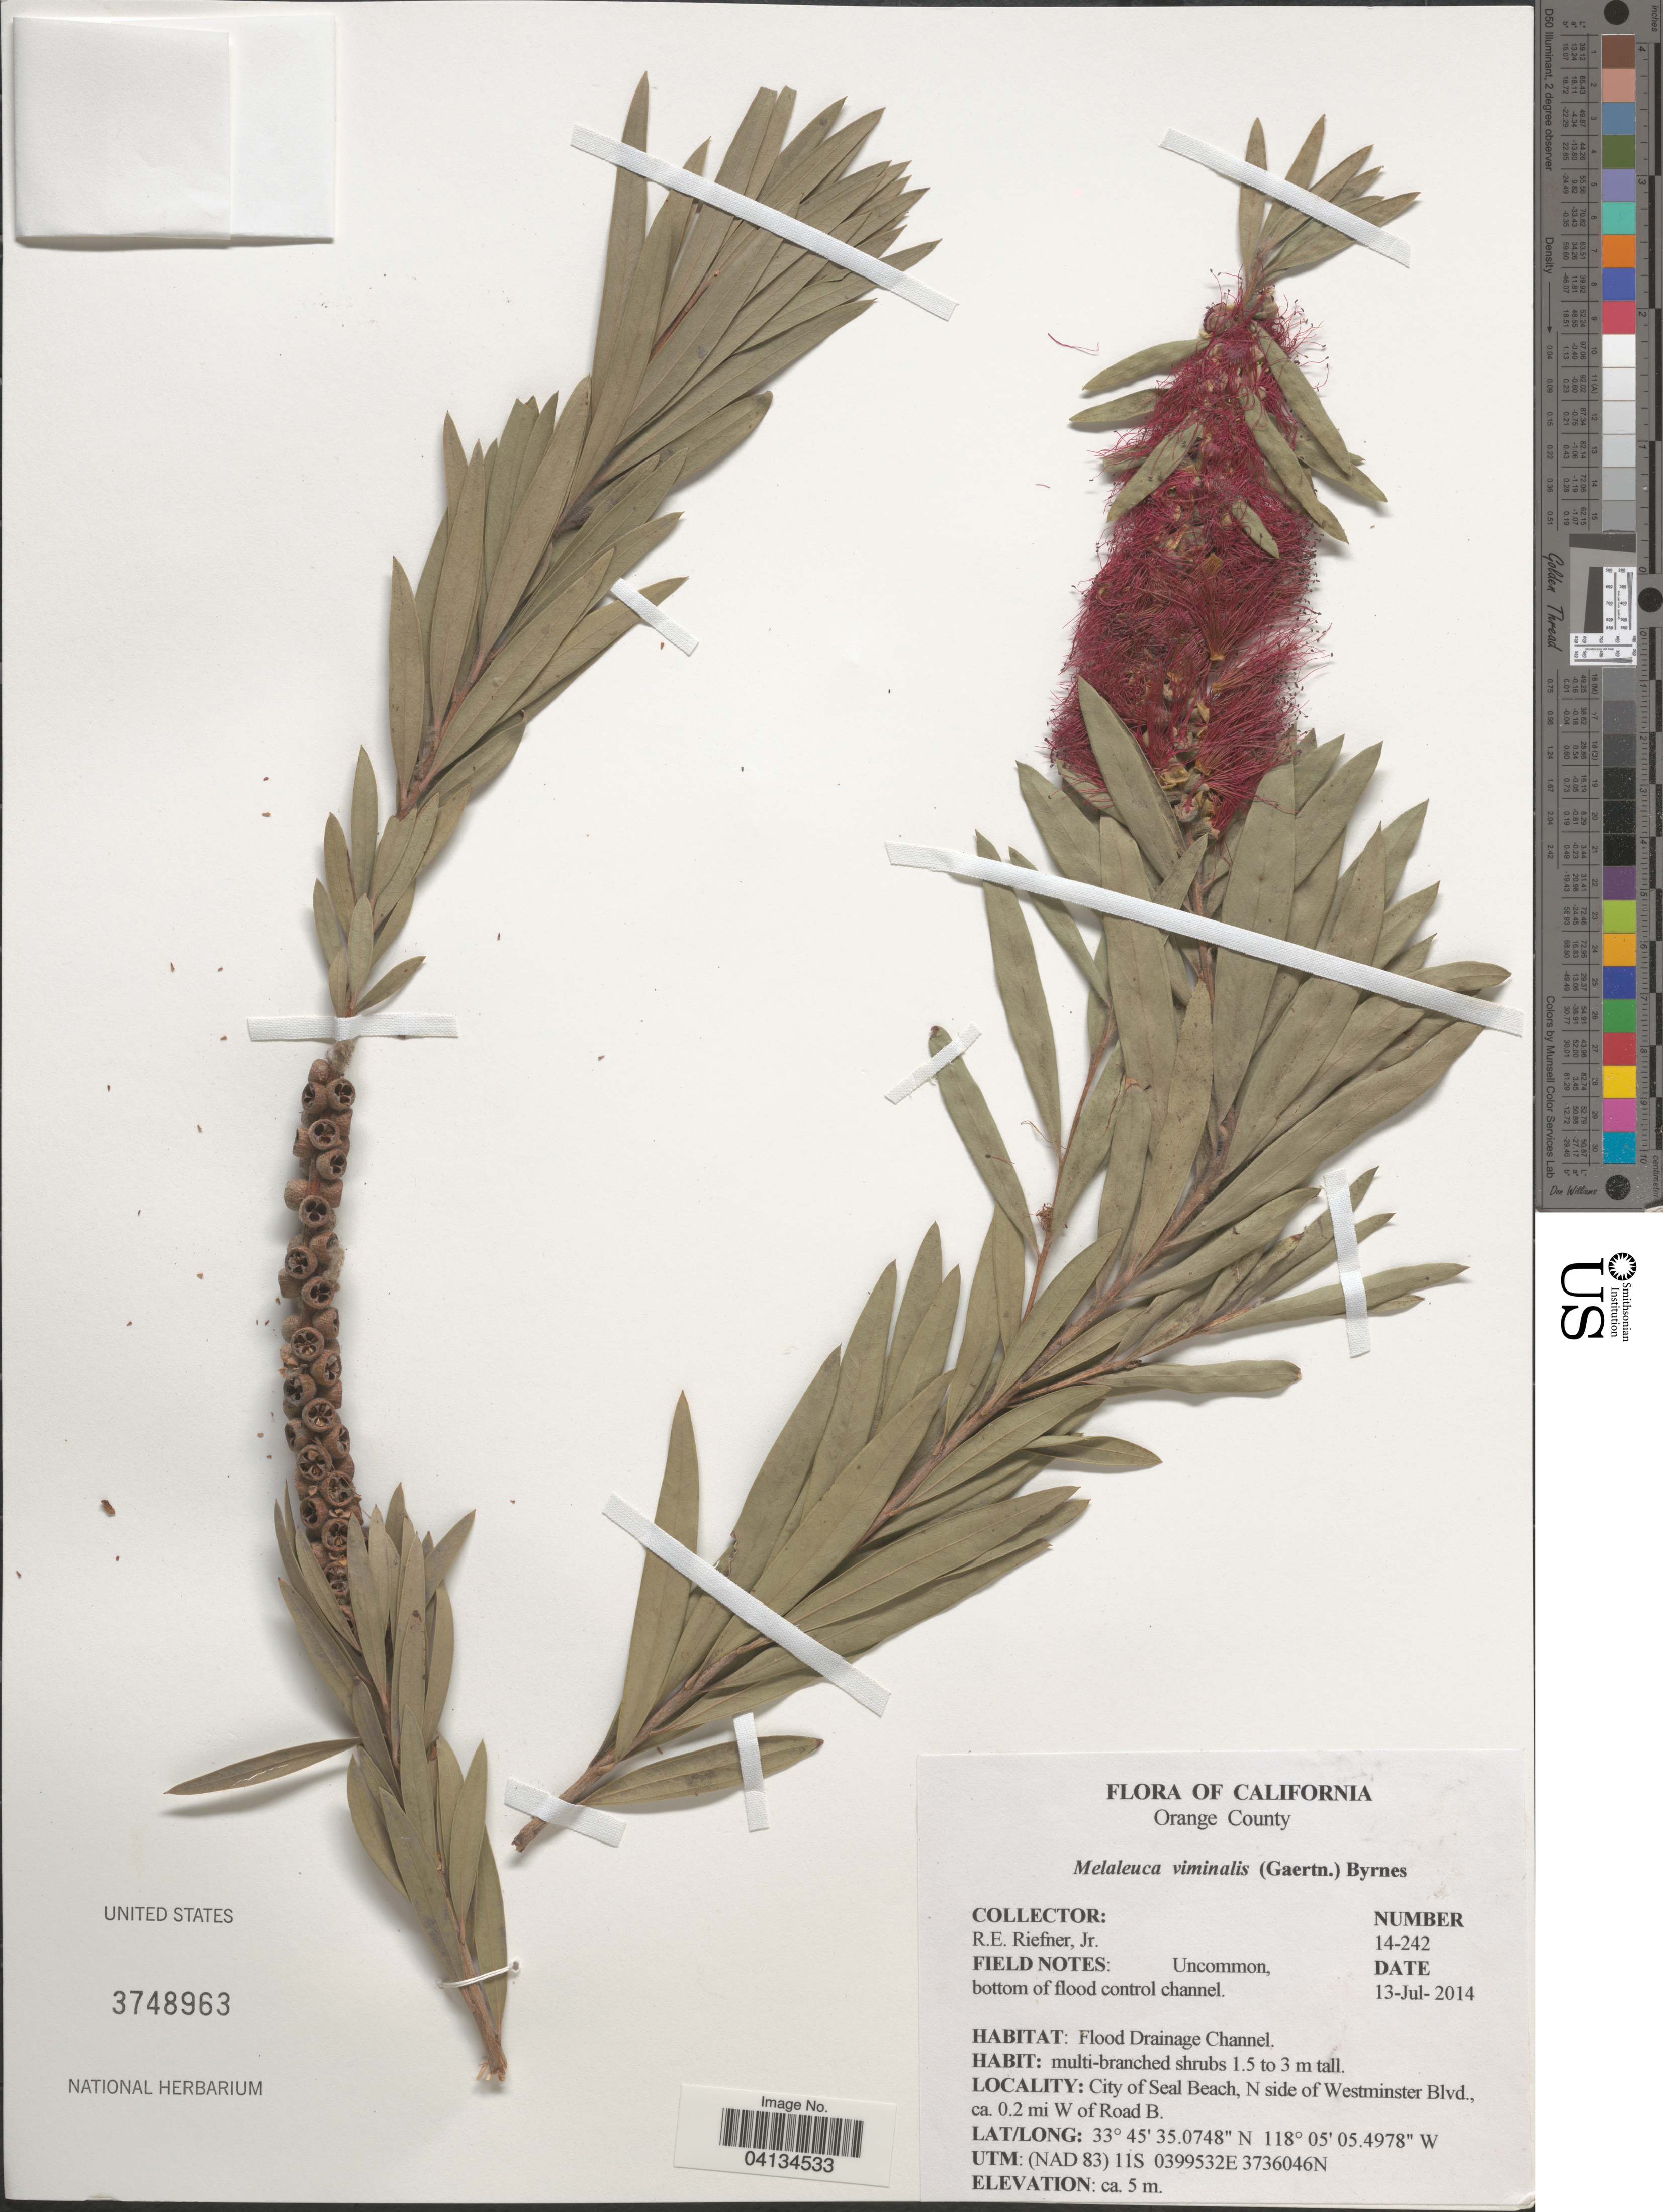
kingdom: Plantae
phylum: Tracheophyta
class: Magnoliopsida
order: Myrtales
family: Myrtaceae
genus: Melaleuca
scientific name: Melaleuca viminalis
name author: (Sol. ex Gaertn.) Byrnes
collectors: R. Riefner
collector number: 14-242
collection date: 2014-07-13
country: United States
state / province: California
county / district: Orange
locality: Orange County. Flood Drainage Channel. City of Seal Beach, N side of Westminster Blvd., ca. 0.2 mi W of Road B. UTM: (NAD 83) 11S 0399532E 3736046N.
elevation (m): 5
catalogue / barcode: US 3748963